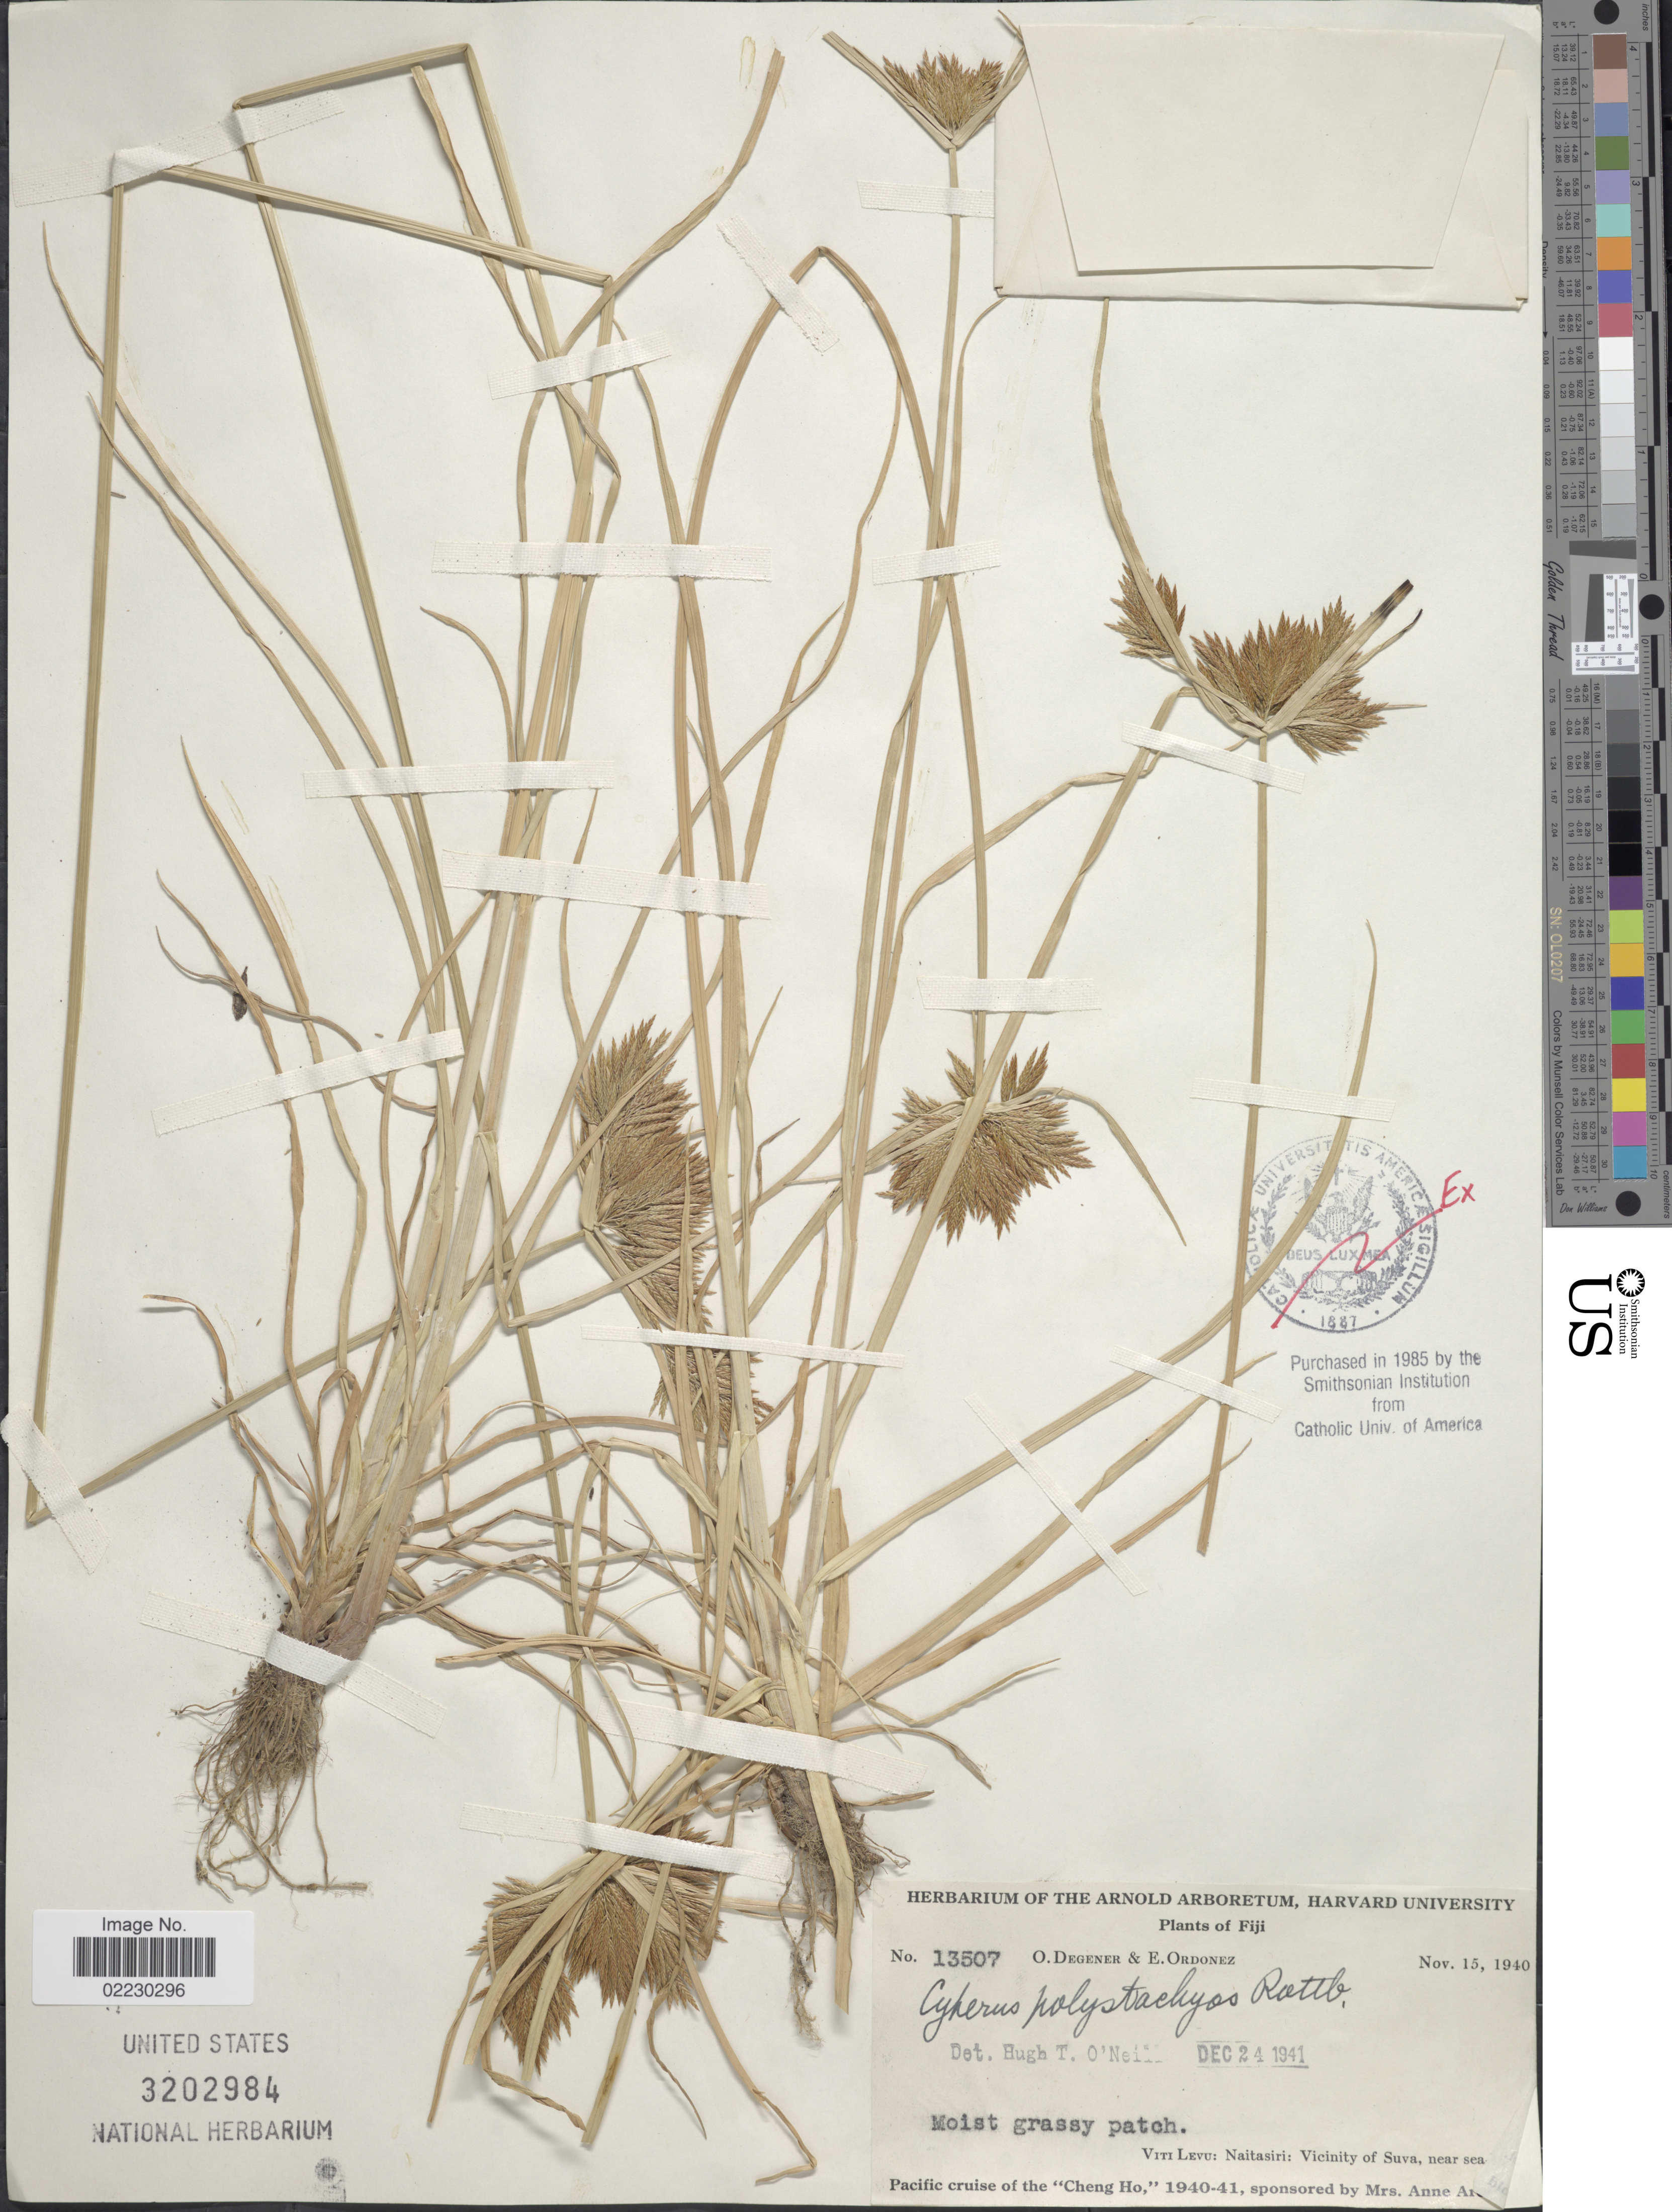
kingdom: Plantae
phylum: Tracheophyta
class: Liliopsida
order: Poales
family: Cyperaceae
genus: Cyperus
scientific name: Cyperus polystachyos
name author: Rottb.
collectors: O. Degener & E. Ordonez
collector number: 13507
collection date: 1940-11-15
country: Fiji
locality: Moist grassy patch, Viti Levu: Naitasiri: Vicinity of Suva, near sea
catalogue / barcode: US 3202984